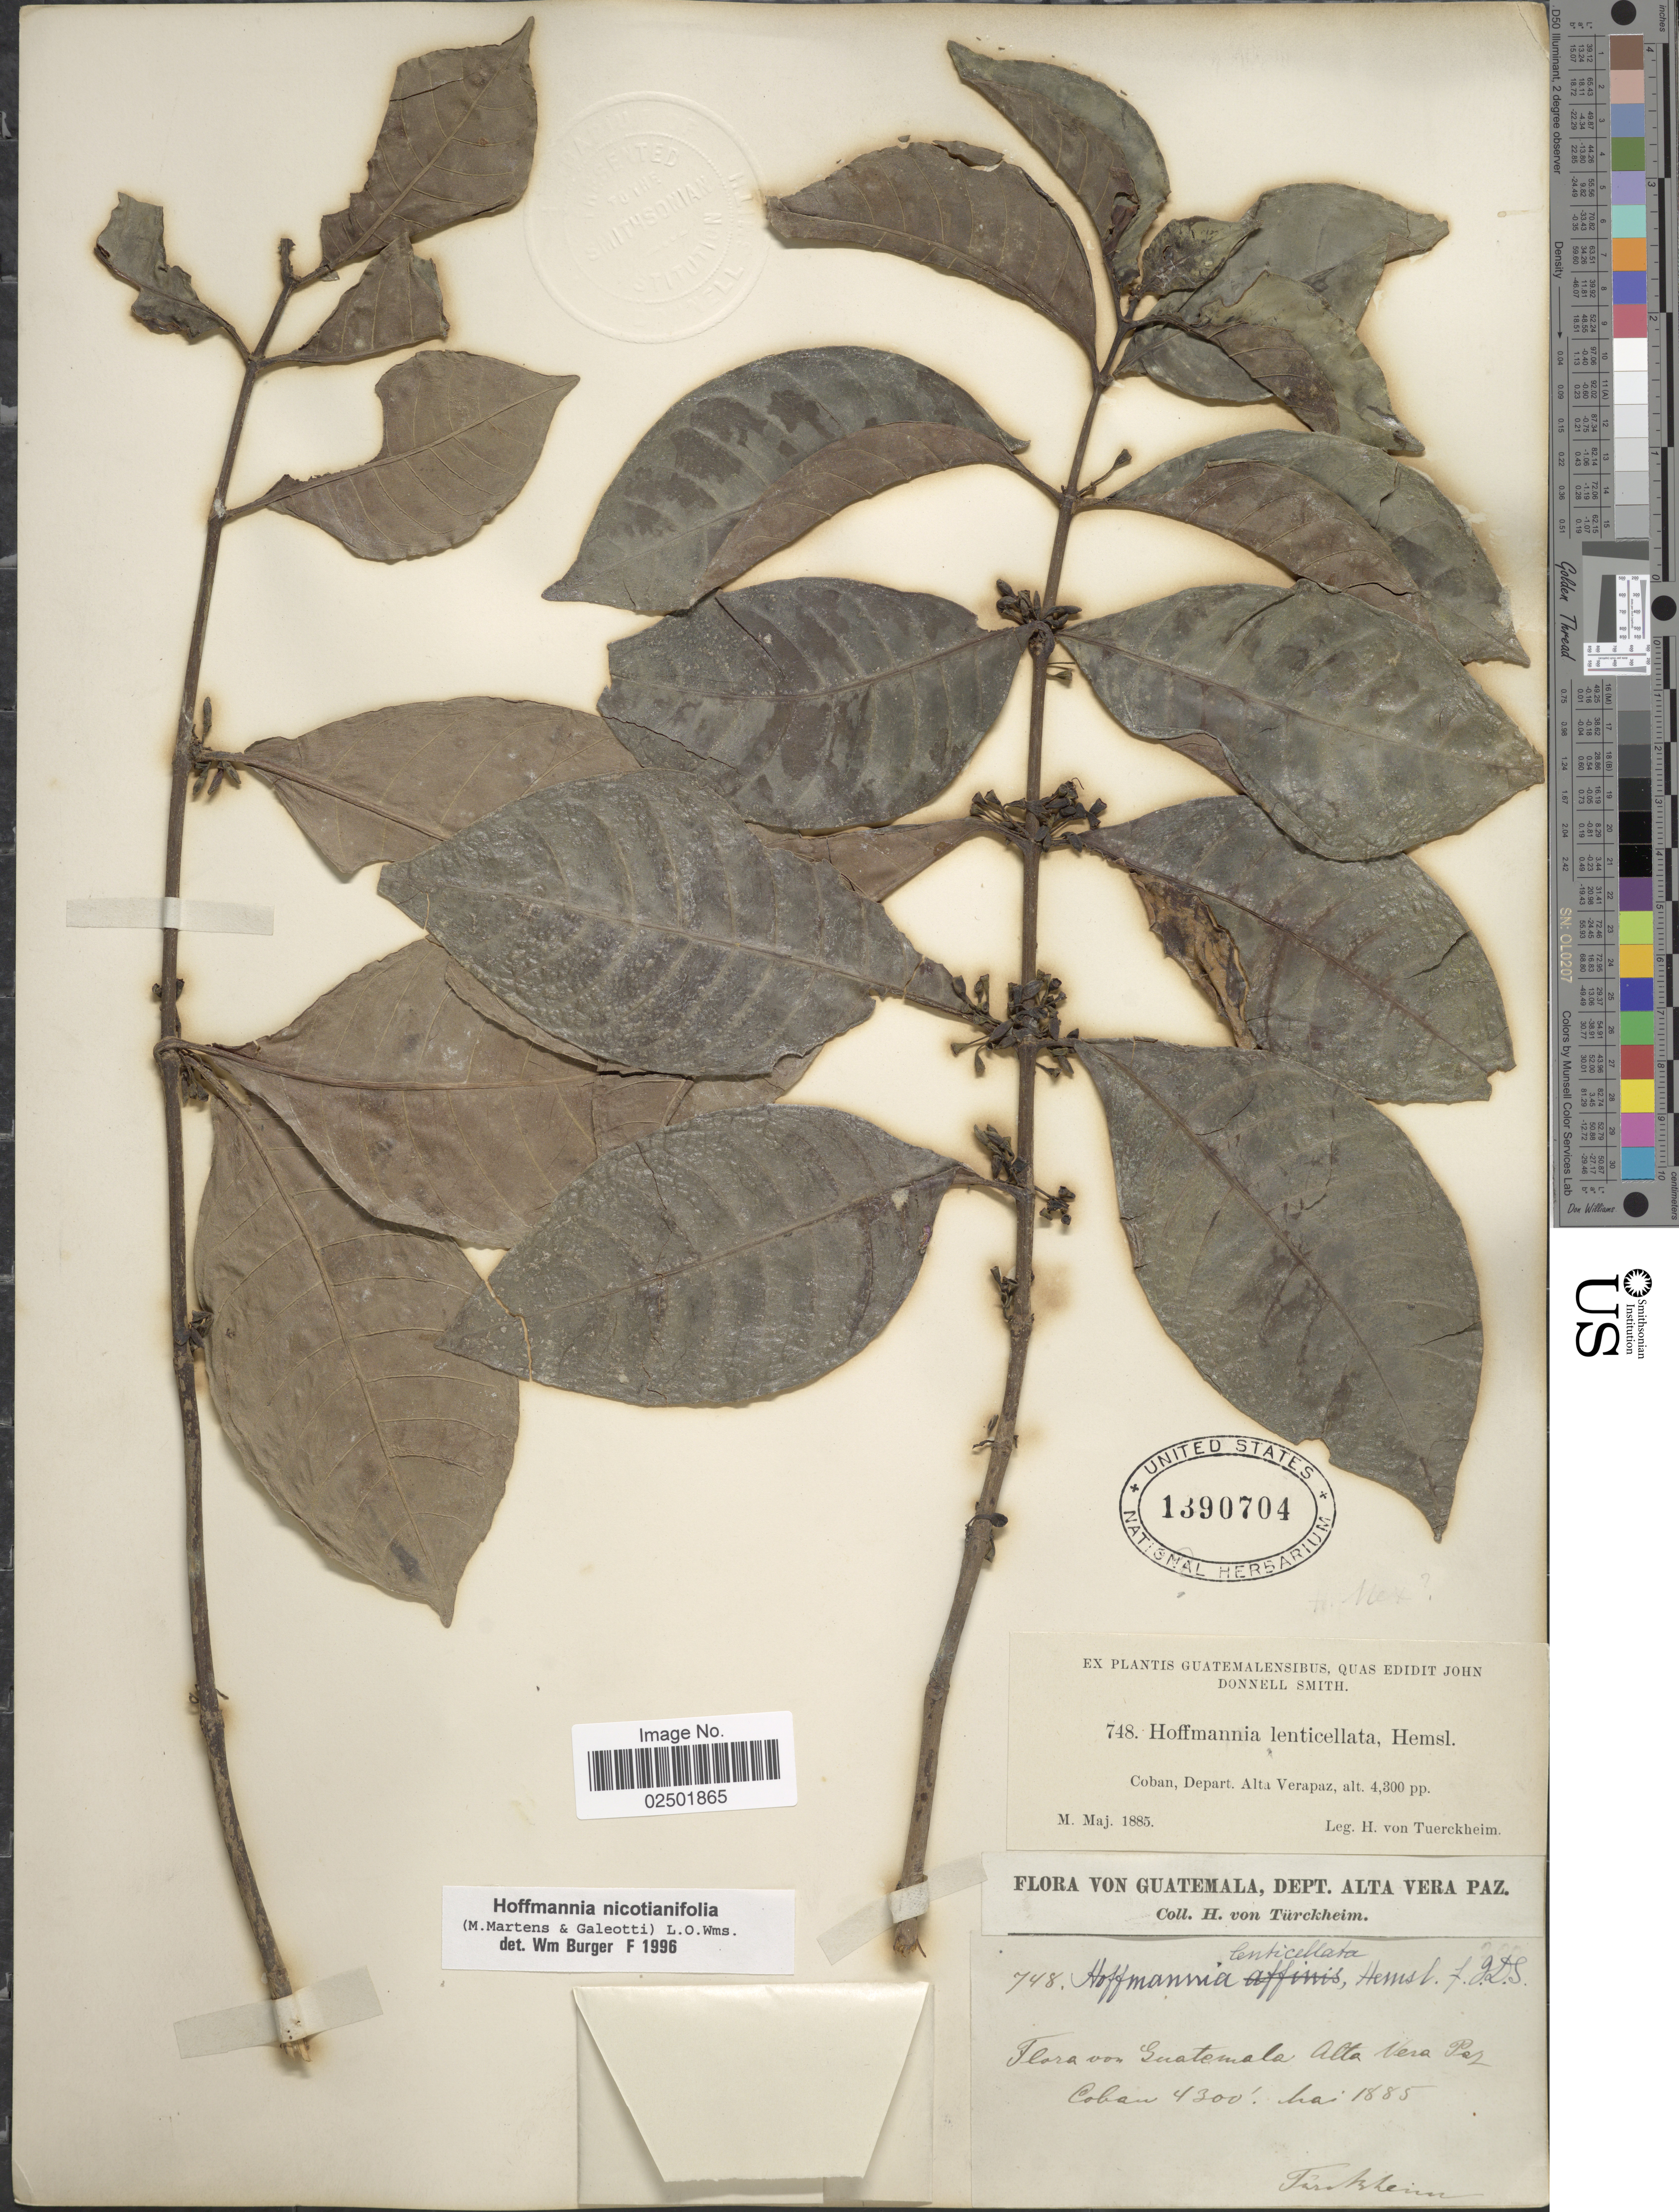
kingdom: Plantae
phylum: Tracheophyta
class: Magnoliopsida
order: Gentianales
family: Rubiaceae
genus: Hoffmannia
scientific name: Hoffmannia nicotianifolia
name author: (M. Martens & Galeoti) L.O. Williams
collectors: H. von Türckheim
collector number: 748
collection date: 1885-05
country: Guatemala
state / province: Alta Verapaz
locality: Coban, Depart. Alta Verapaz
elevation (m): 1311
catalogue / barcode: US 1390704